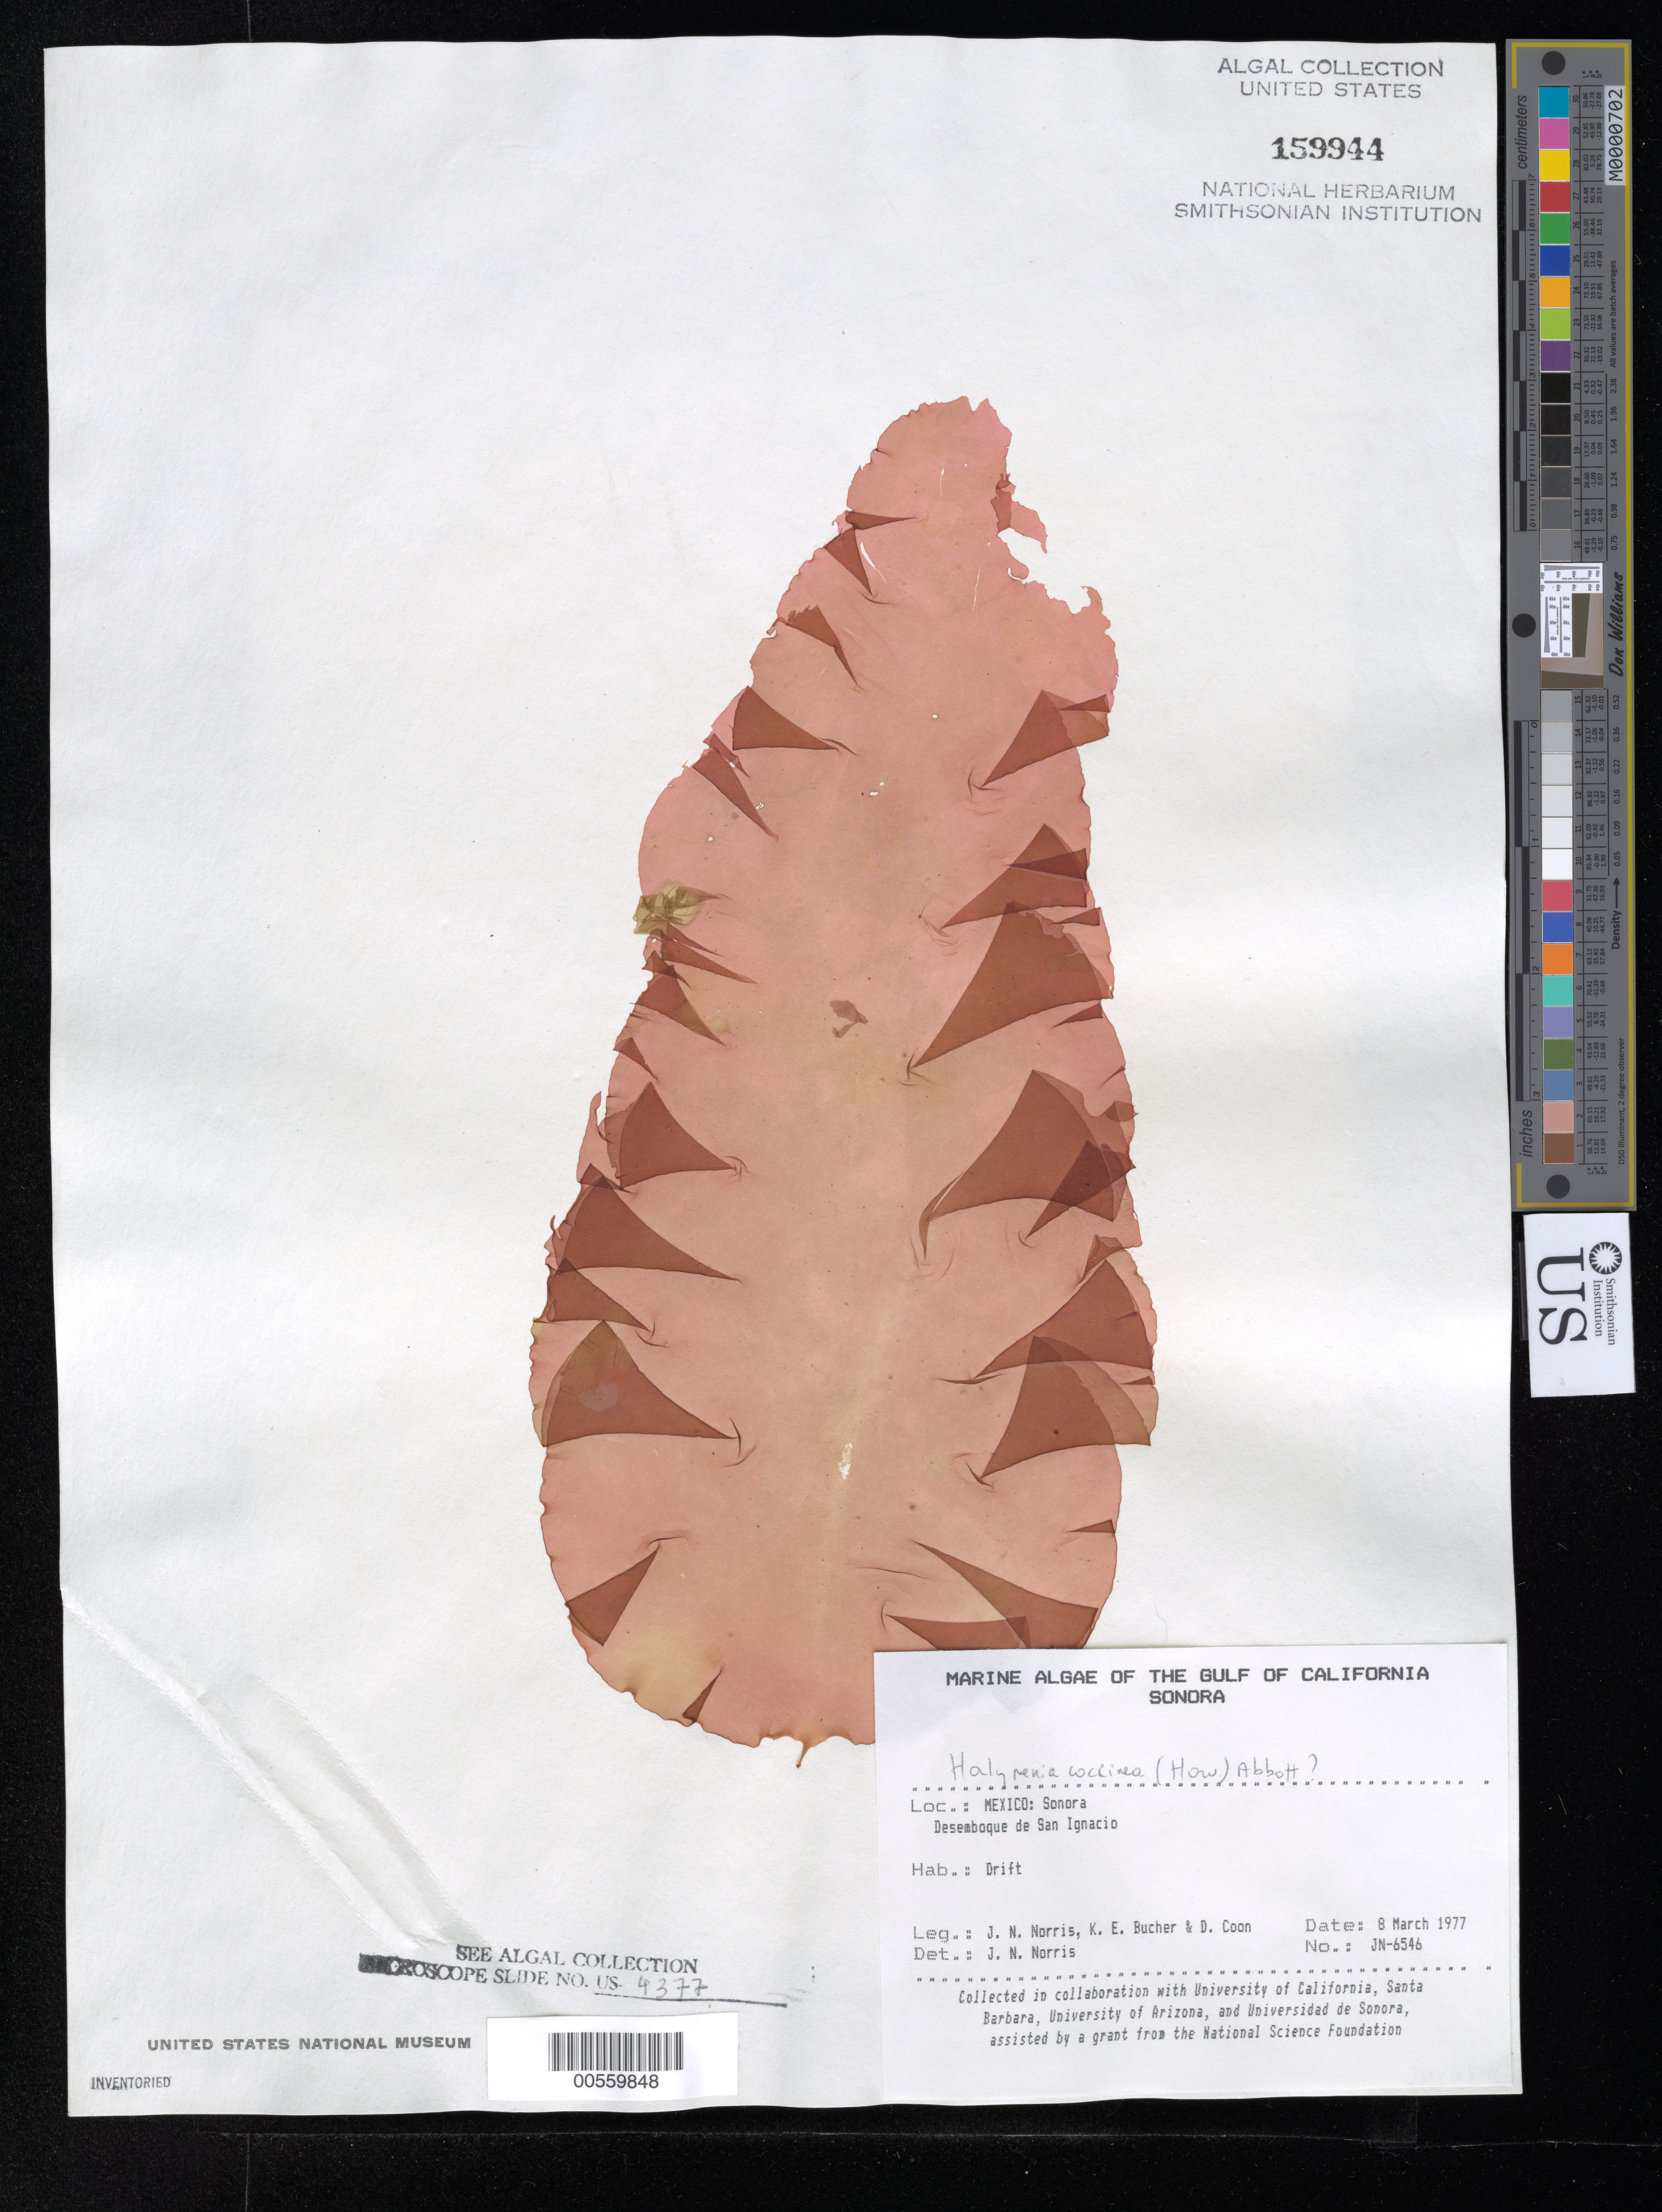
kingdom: Plantae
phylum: Rhodophyta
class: Florideophyceae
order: Halymeniales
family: Halymeniaceae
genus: Halymenia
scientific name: Halymenia coccinea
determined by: Norris, James N.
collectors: J. N. Norris, K. E. Bucher & D. Coon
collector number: JN-6546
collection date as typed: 08 Mar 1977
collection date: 1977-03-08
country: Mexico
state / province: Sonora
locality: Desemboque de San Ignacio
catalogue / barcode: US 159944